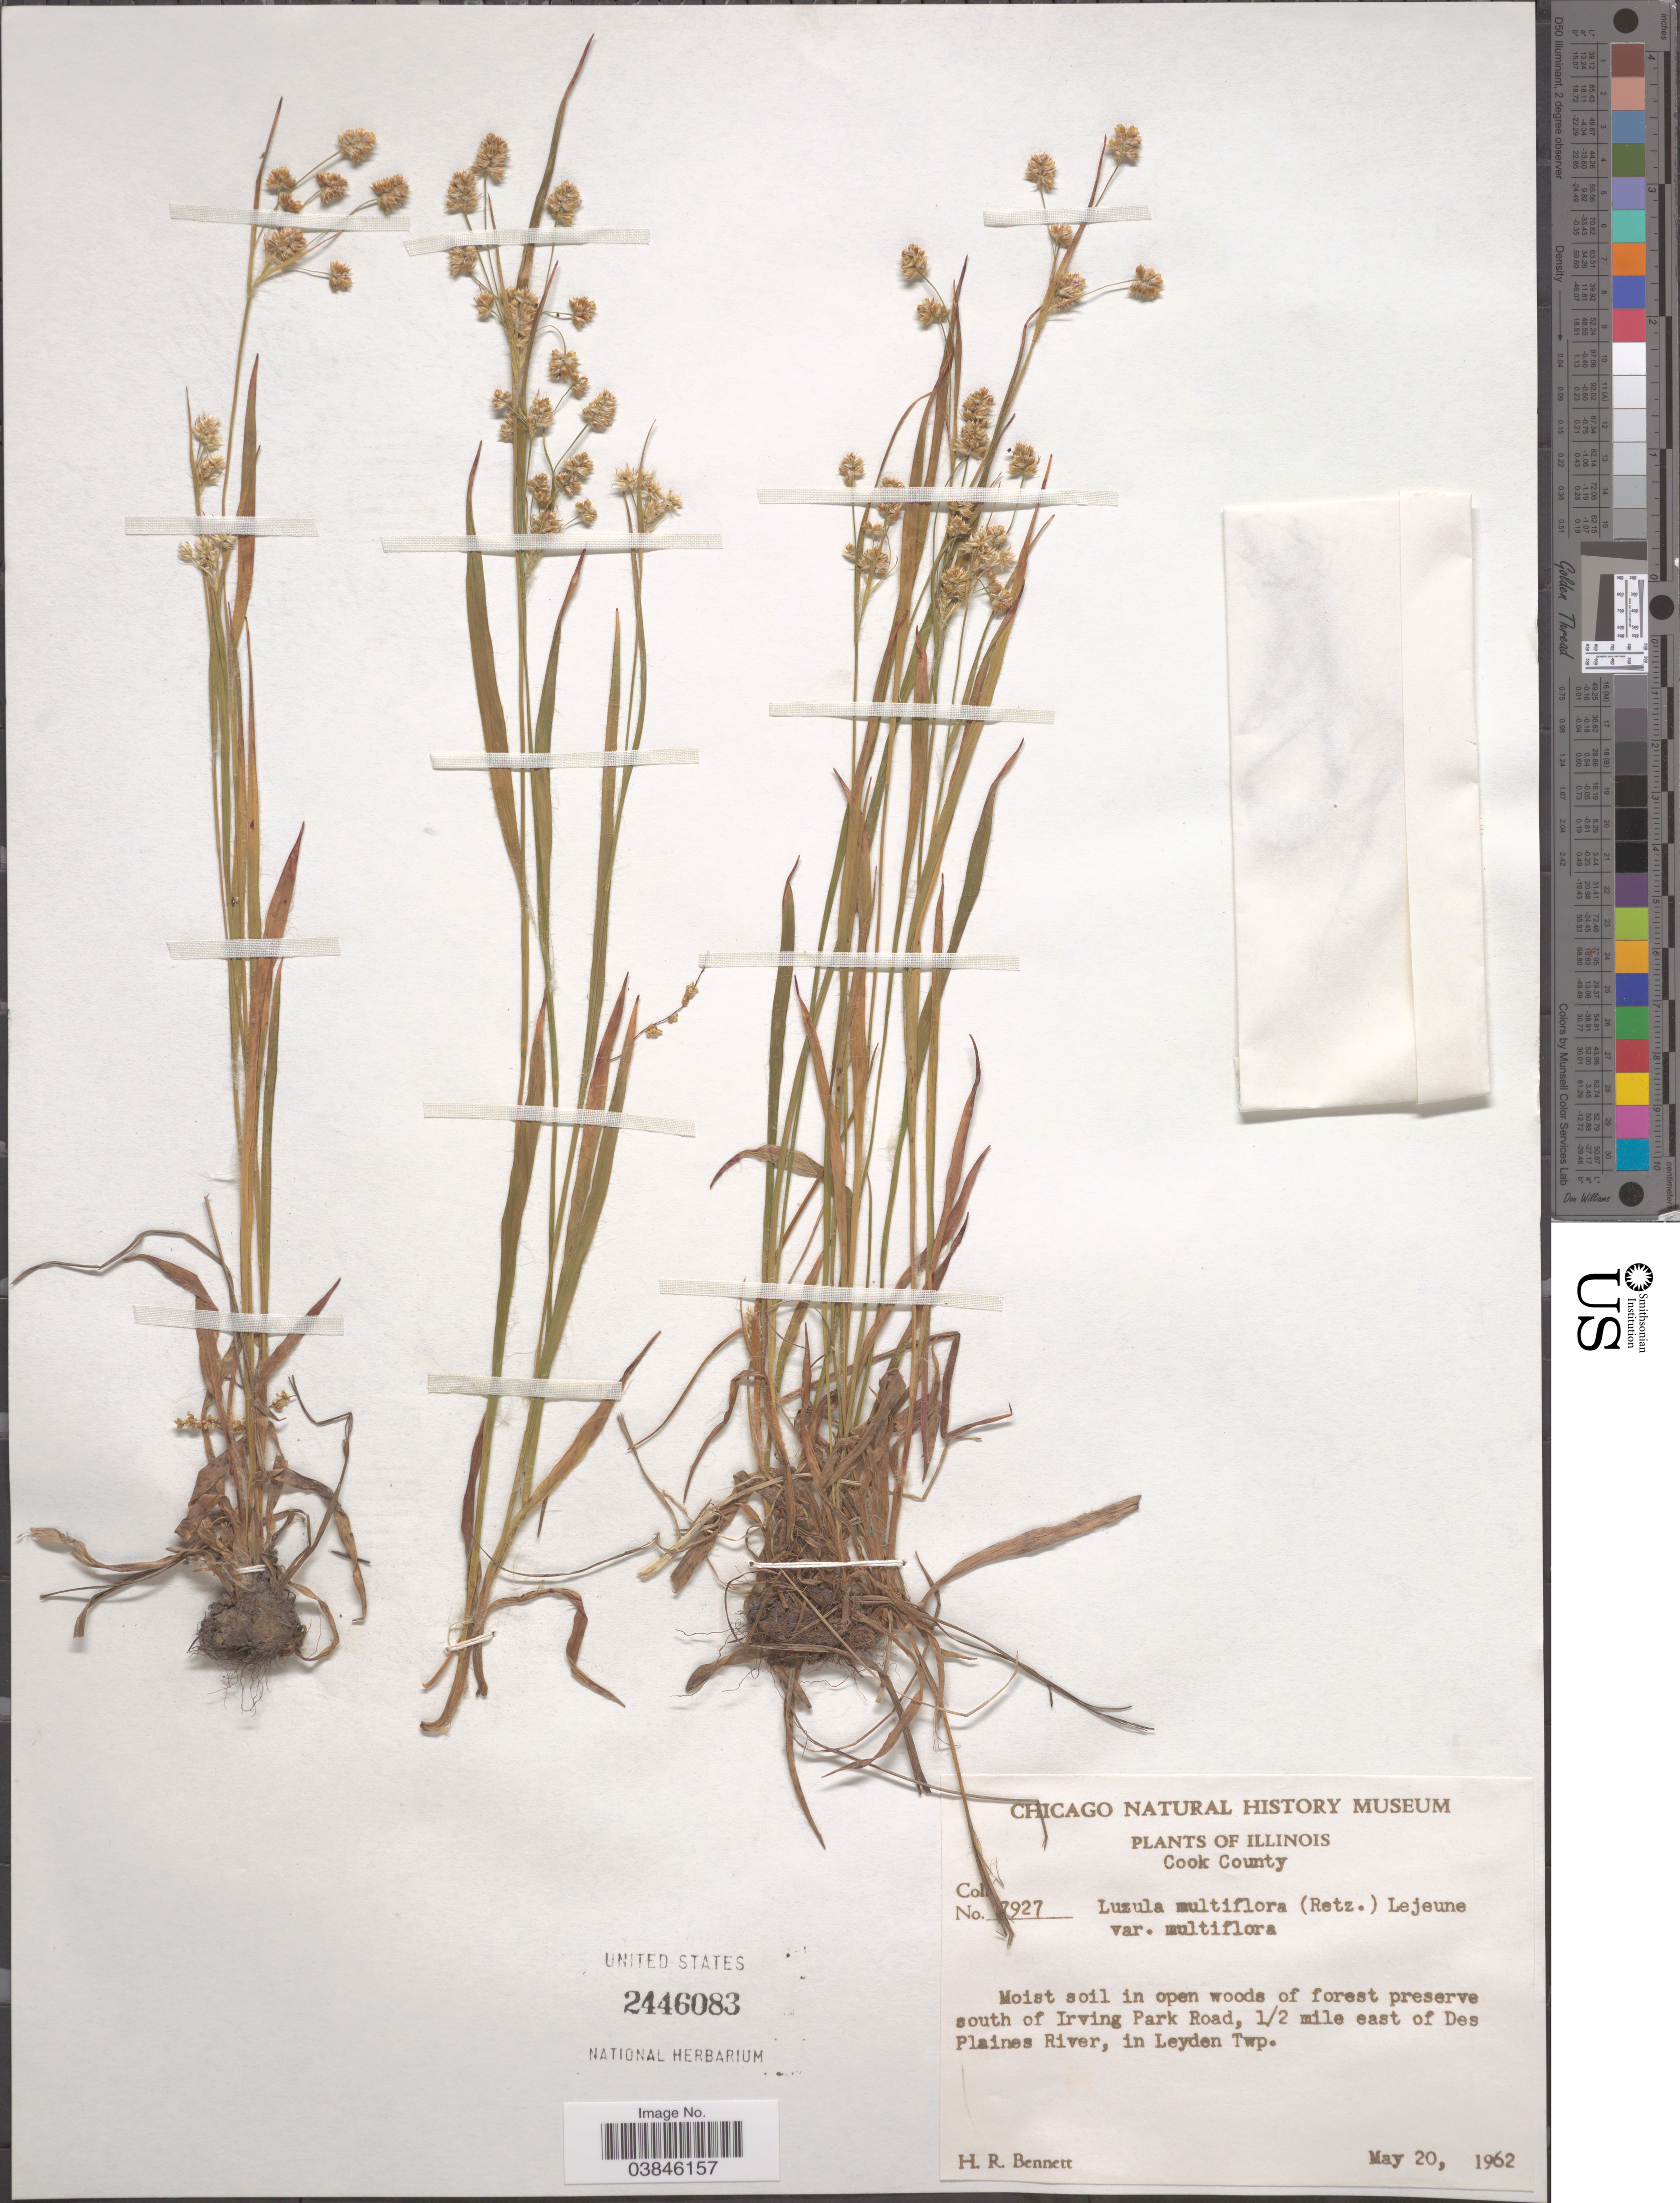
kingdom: Plantae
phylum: Tracheophyta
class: Liliopsida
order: Poales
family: Juncaceae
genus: Luzula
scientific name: Luzula multiflora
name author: (Ehrh.) Lej.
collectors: H. R. Bennett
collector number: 7927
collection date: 1962-05-20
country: United States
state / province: Illinois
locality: Cook County. In open woods of forest preserve south of Irving Park Road, ½ mile east of Des Plaines River, in Leyden Twp.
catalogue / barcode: US 2446083